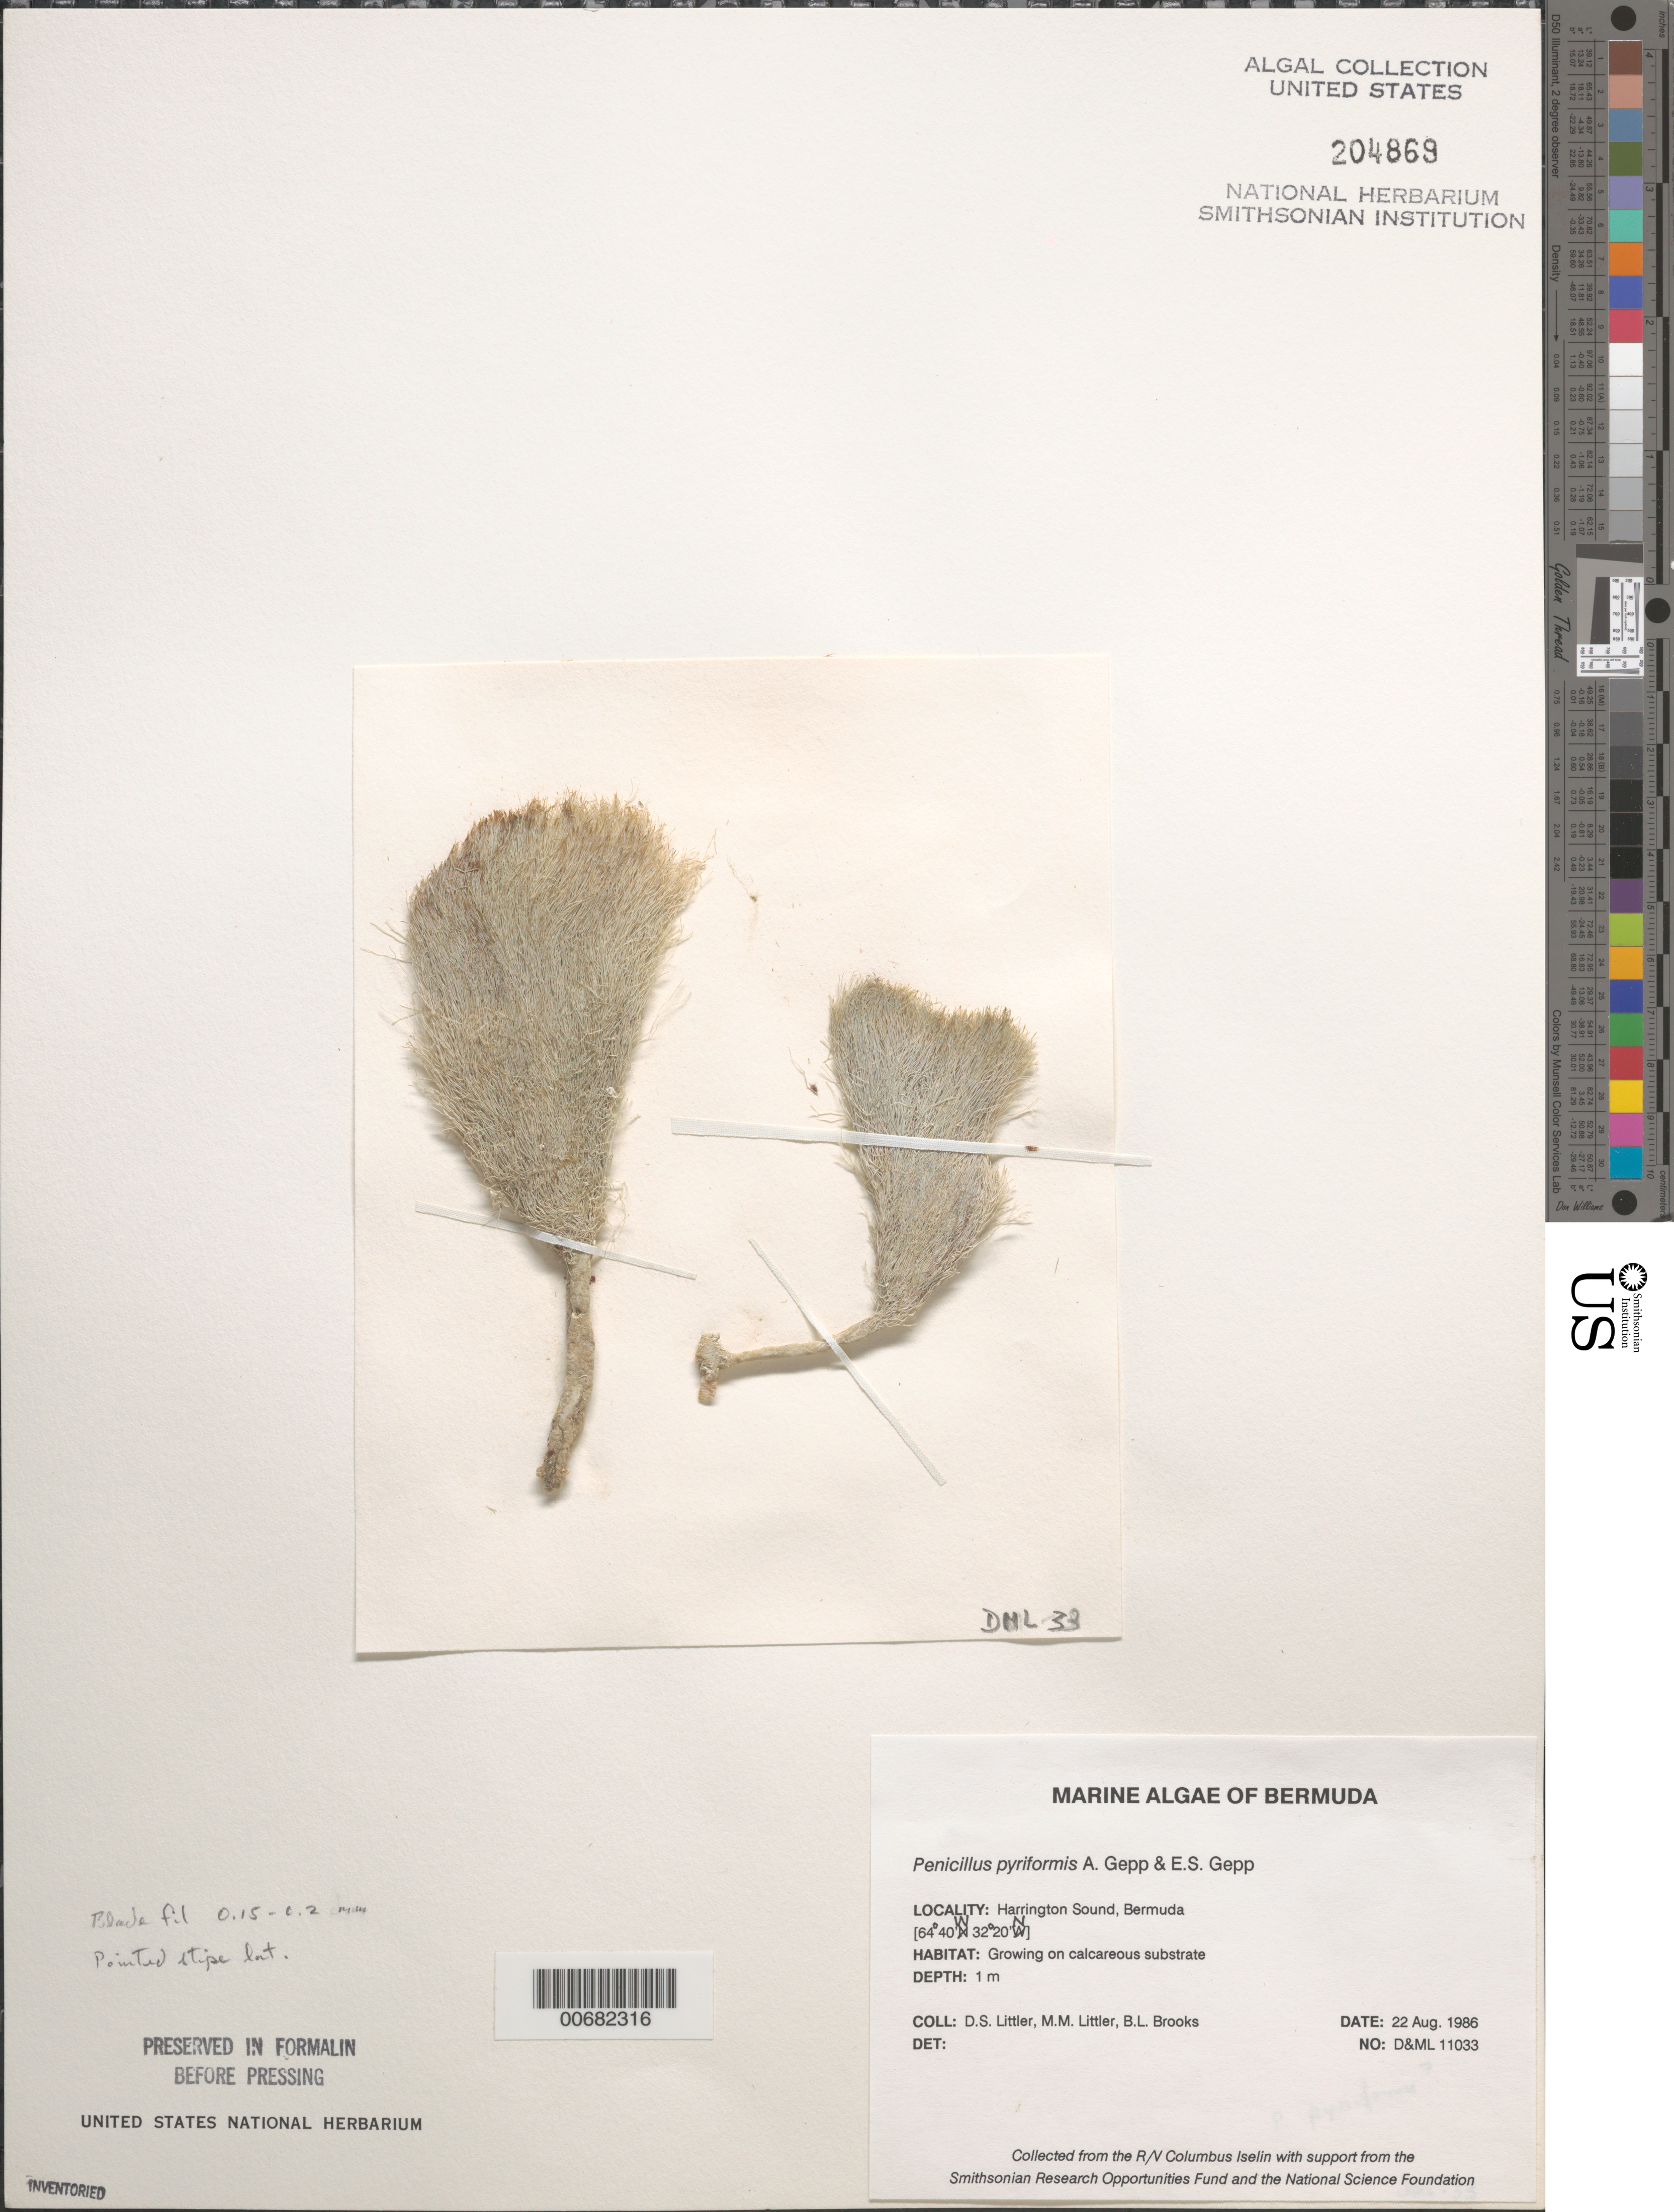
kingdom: Plantae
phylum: Chlorophyta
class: Ulvophyceae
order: Bryopsidales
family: Udoteaceae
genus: Penicillus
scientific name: Penicillus pyriformis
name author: A. Gepp & E. Gepp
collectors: D. S. Littler, M. M. Littler & B. Brooks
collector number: D&ML 11033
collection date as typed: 22 Aug 1986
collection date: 1986-08-22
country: Bermuda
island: Bermuda Island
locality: Harrington Sound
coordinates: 32 20' N, 64 40' W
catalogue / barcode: US 204869